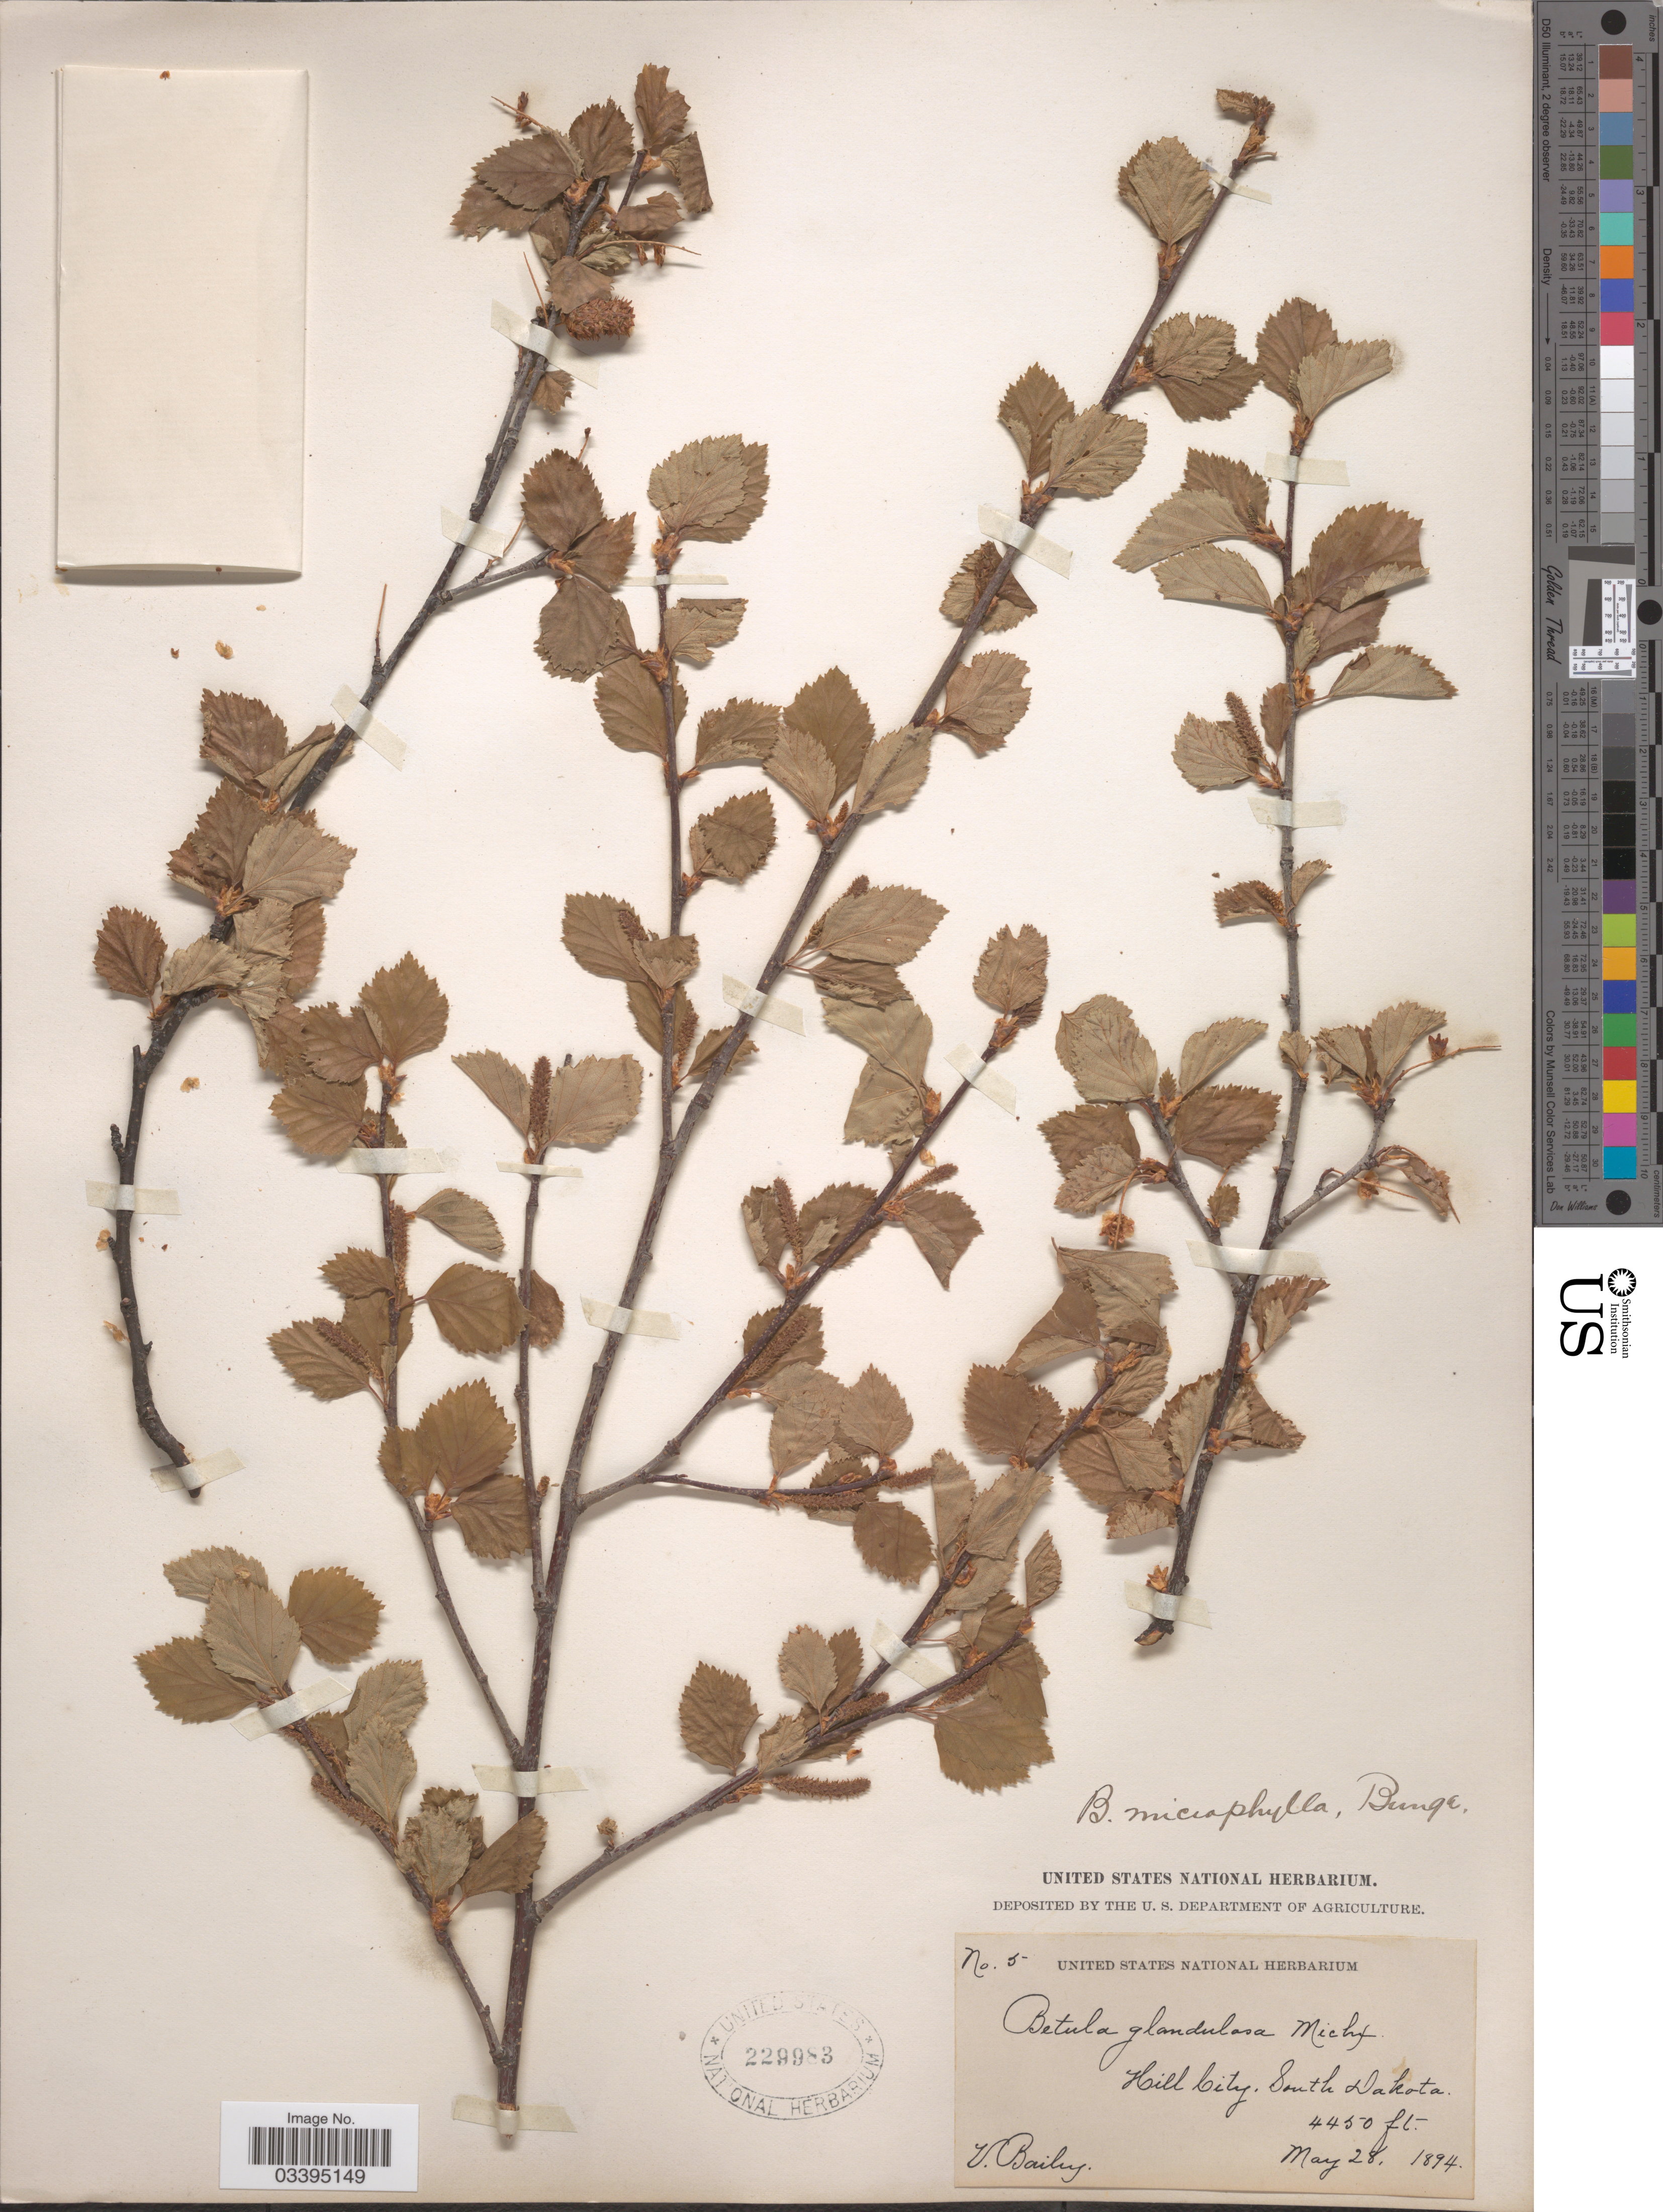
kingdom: Plantae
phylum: Tracheophyta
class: Magnoliopsida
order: Fagales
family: Betulaceae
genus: Betula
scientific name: Betula fontinalis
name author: Sarg.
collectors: V. L. Bailey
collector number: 5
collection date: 1894-05-28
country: United States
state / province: South Dakota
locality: Hill City.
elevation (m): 1356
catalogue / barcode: US 229983